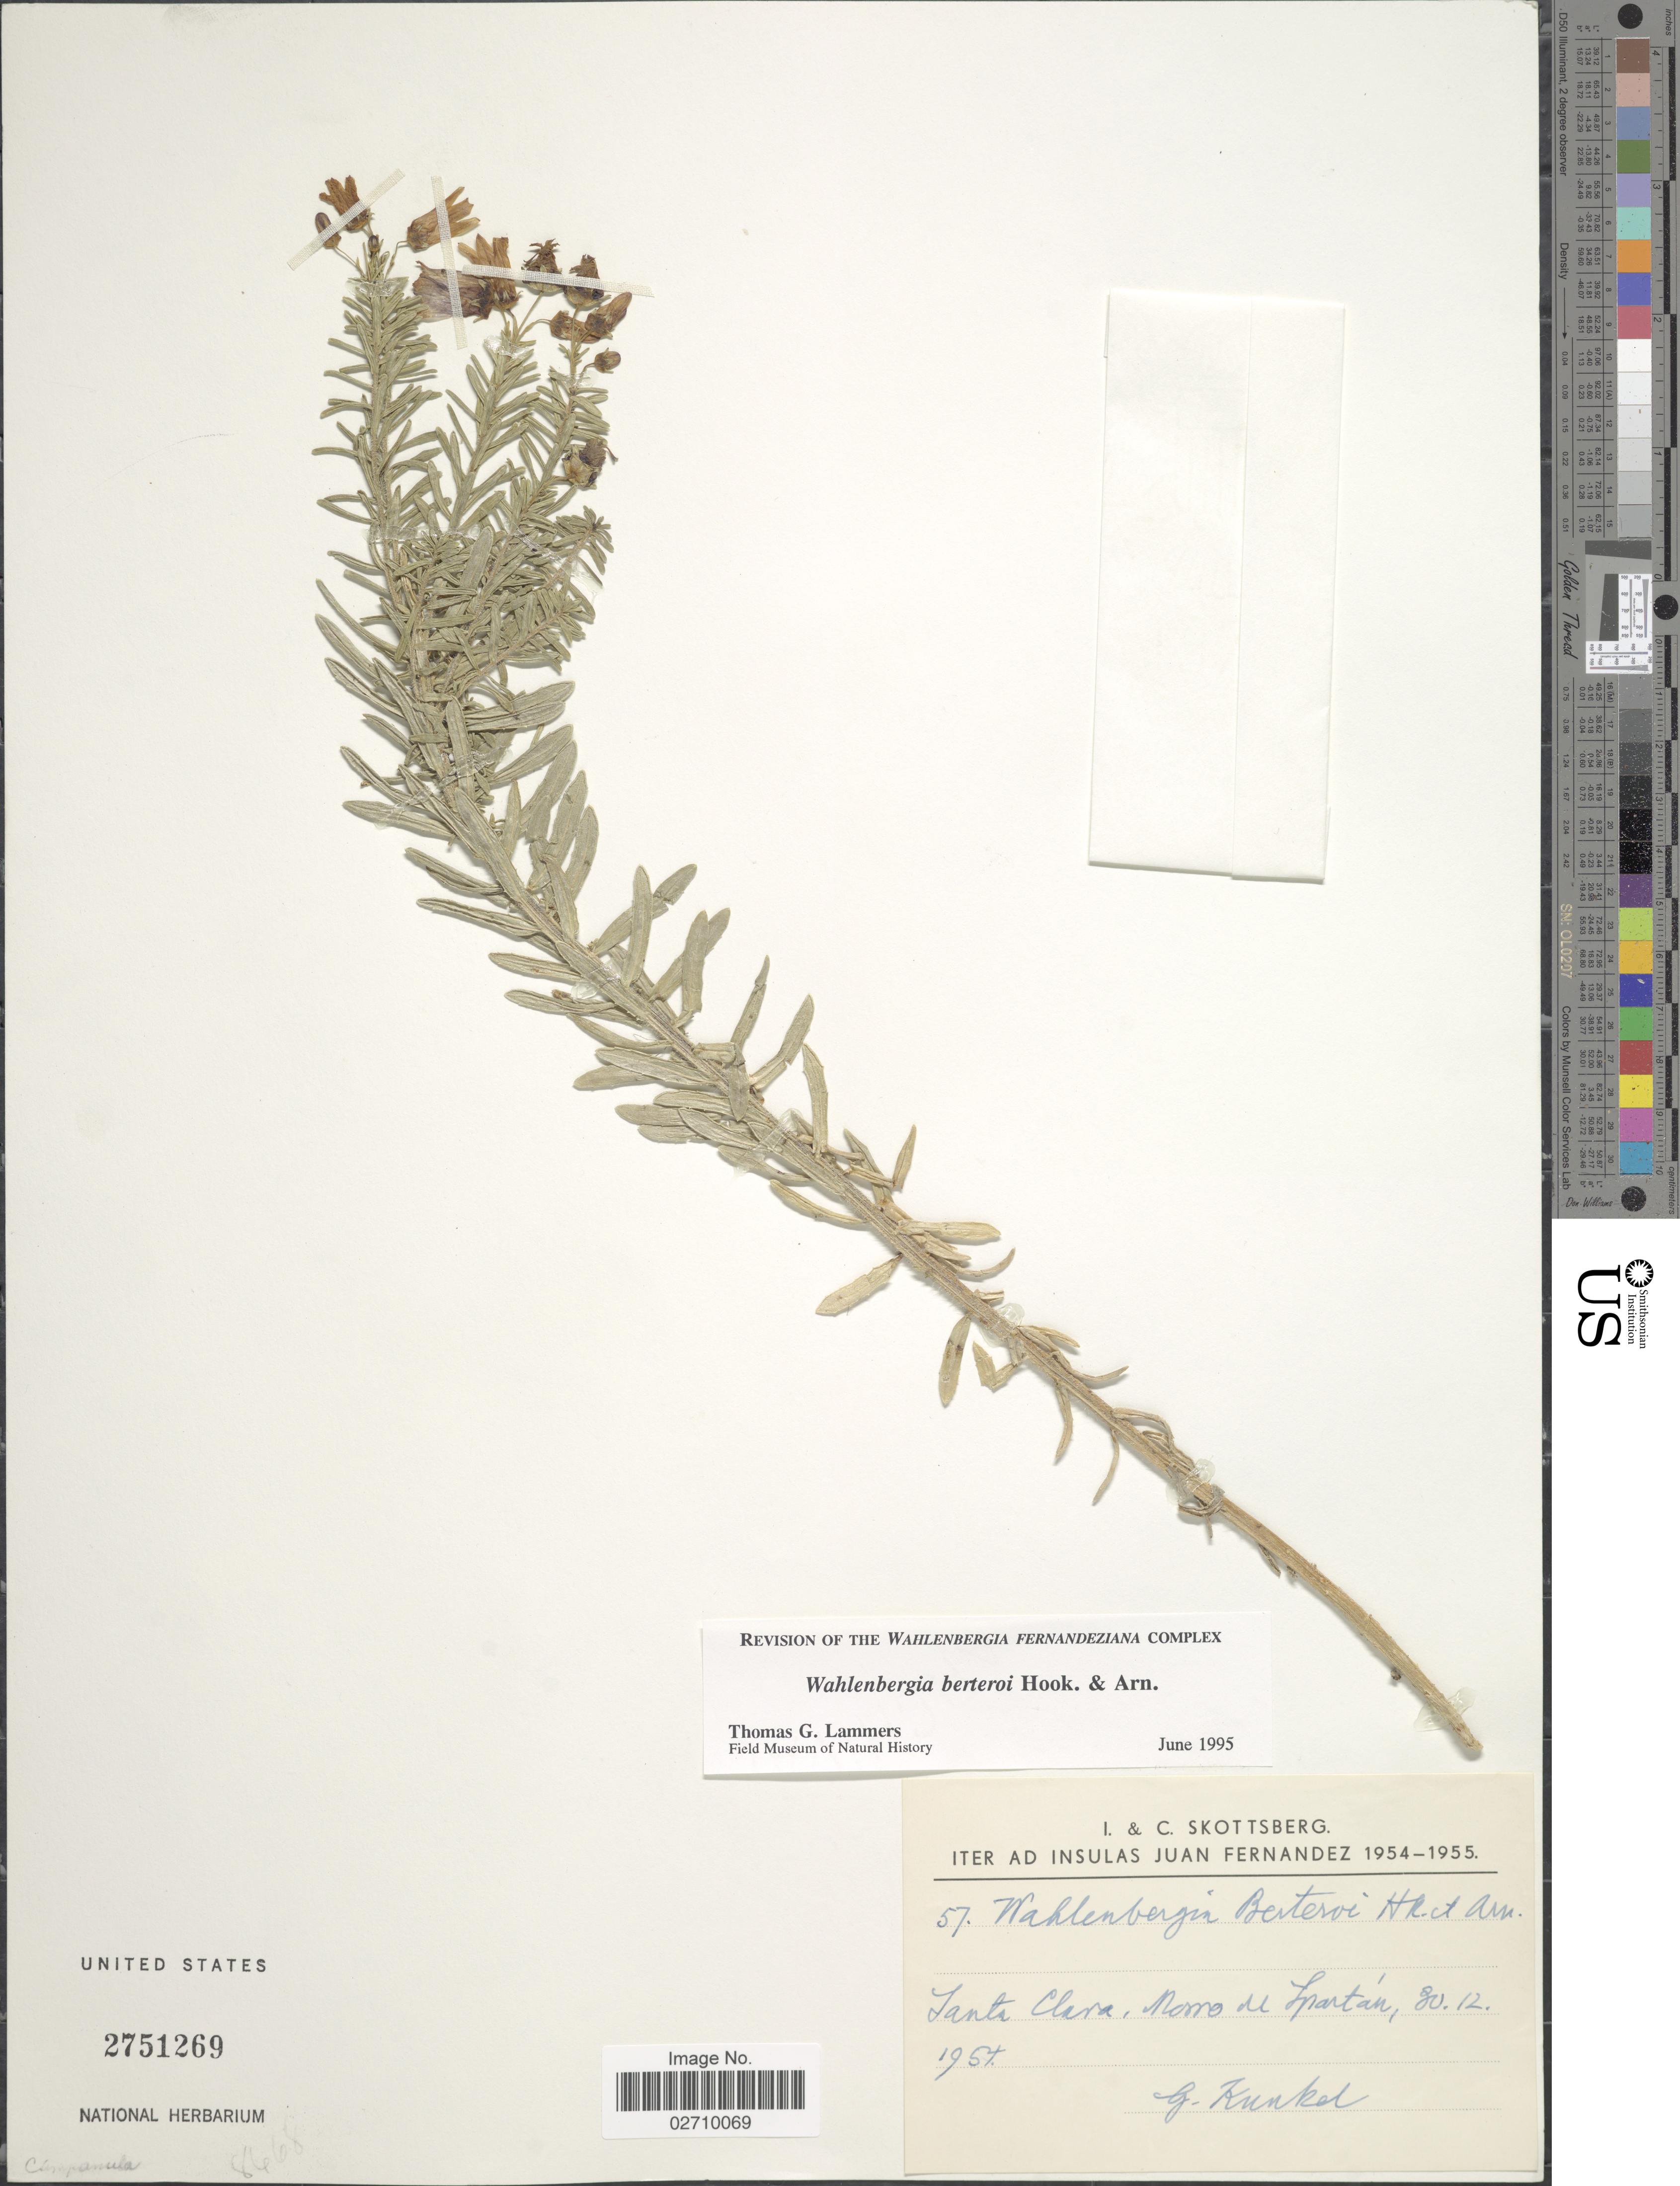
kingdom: Plantae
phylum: Tracheophyta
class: Magnoliopsida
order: Asterales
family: Campanulaceae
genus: Wahlenbergia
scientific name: Wahlenbergia berteroi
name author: Hook. & Arn.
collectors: -- Kunkel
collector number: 57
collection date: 1954-12-30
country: Chile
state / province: Valparaíso (V)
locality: Iter ad insulas Juan Fernandez, Santa Clara Morro de Spartan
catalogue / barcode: US 2751269